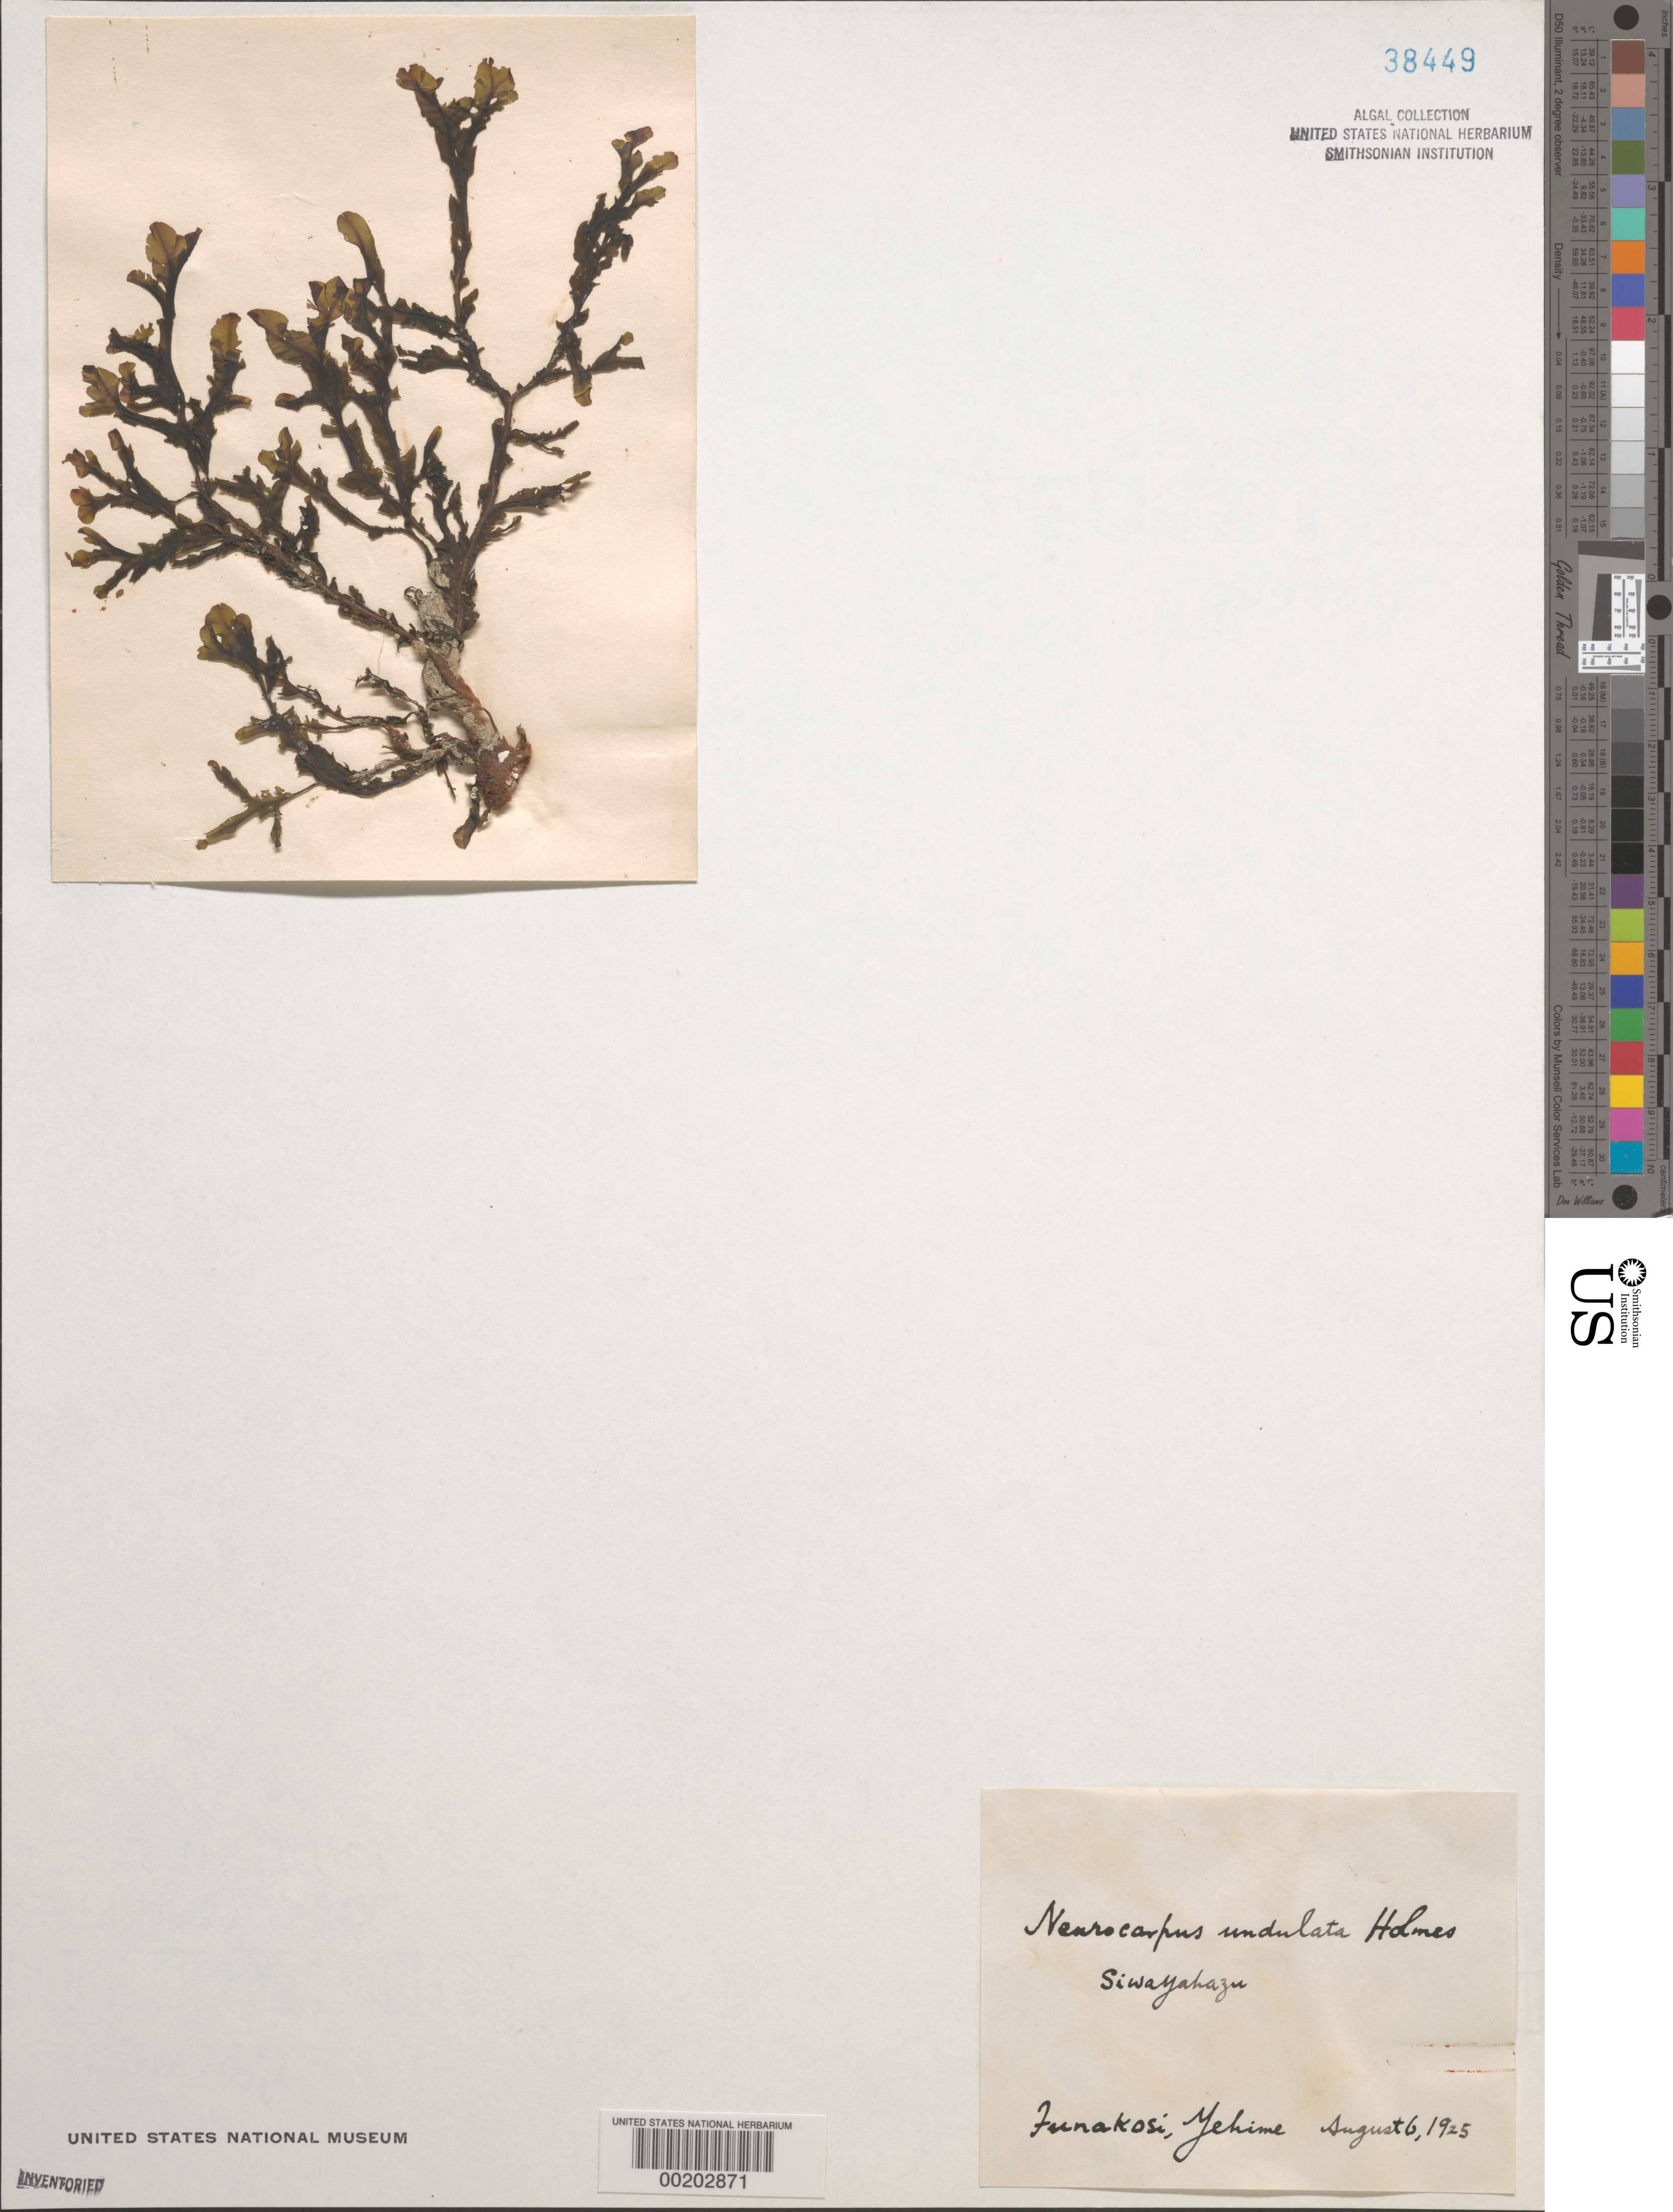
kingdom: Chromista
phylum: Ochrophyta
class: Phaeophyceae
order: Dictyotales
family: Dictyotaceae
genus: Neurocarpus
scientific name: Neurocarpus undulata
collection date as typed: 06 Aug 1925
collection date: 1925-08-06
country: Japan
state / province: Ehime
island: Shikoku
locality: Funakoshi (Funakosi)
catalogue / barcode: US 38449